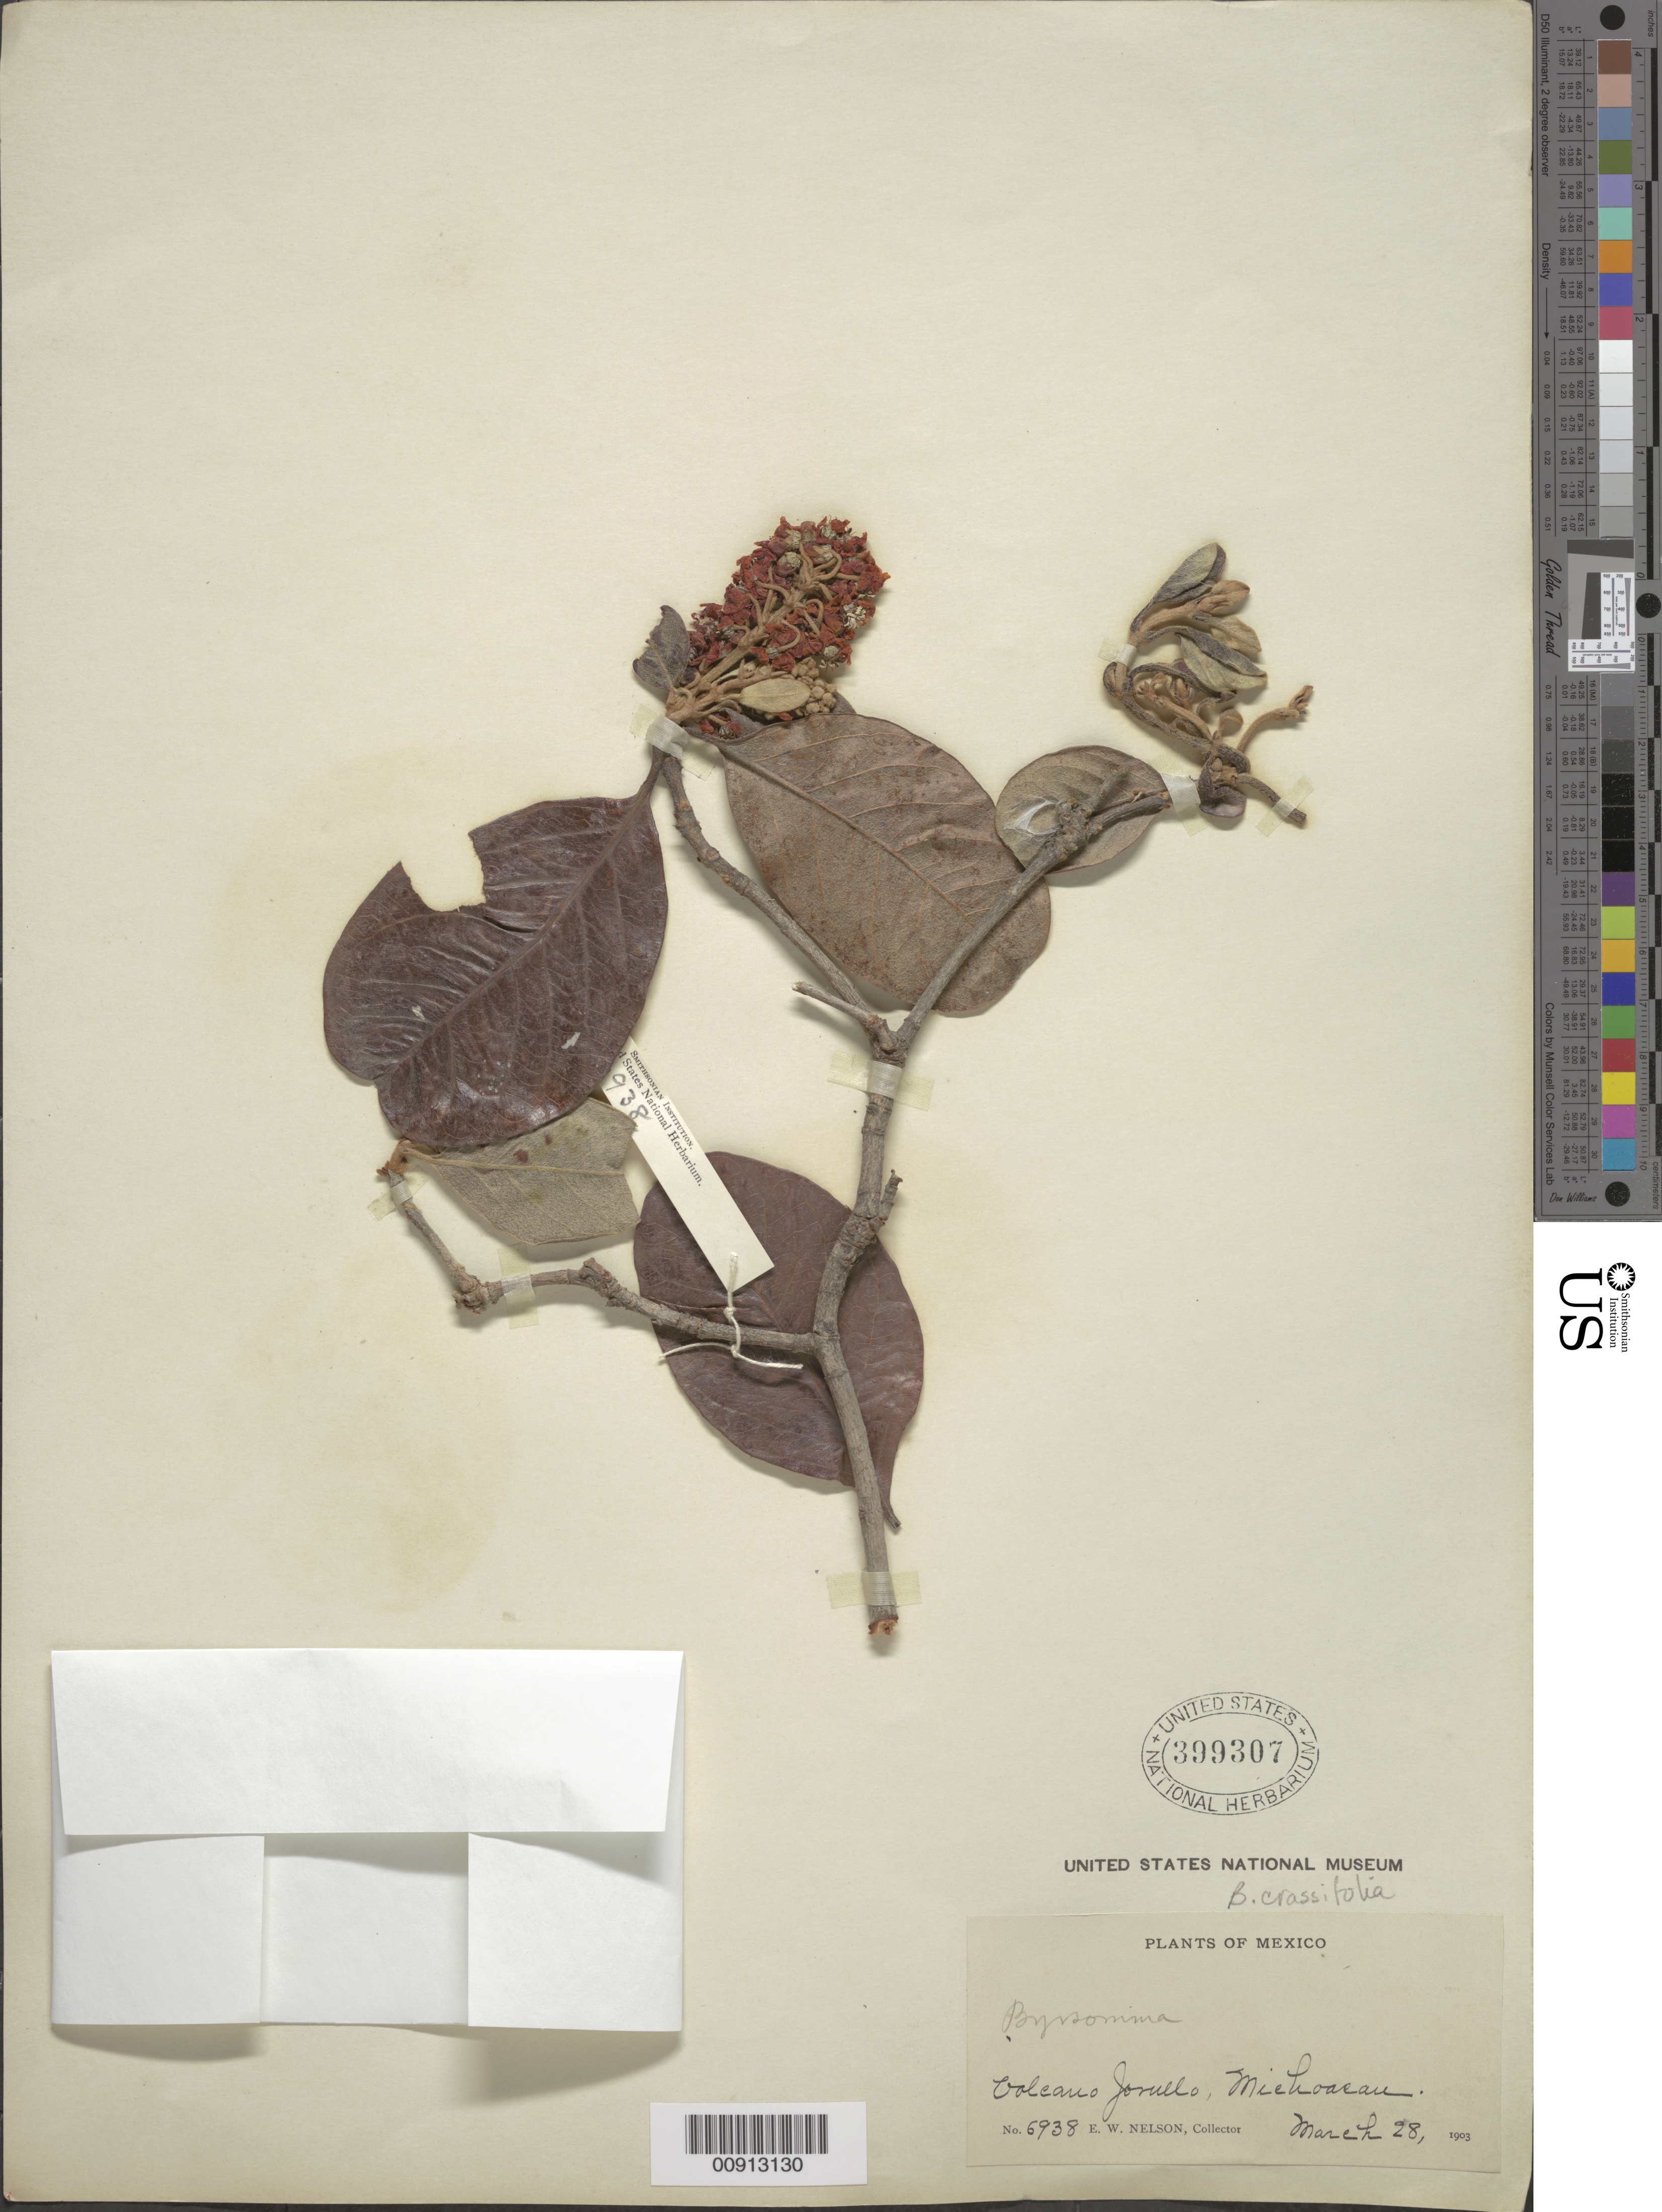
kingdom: Plantae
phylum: Tracheophyta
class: Magnoliopsida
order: Malpighiales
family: Malpighiaceae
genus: Byrsonima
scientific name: Byrsonima crassifolia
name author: (L.) Kunth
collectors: E. W. Nelson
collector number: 6938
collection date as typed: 28 Mar 1903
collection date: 1903-03-28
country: Mexico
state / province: Michoacán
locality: Volcano Jorullo, Michoacán.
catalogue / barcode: US 399307